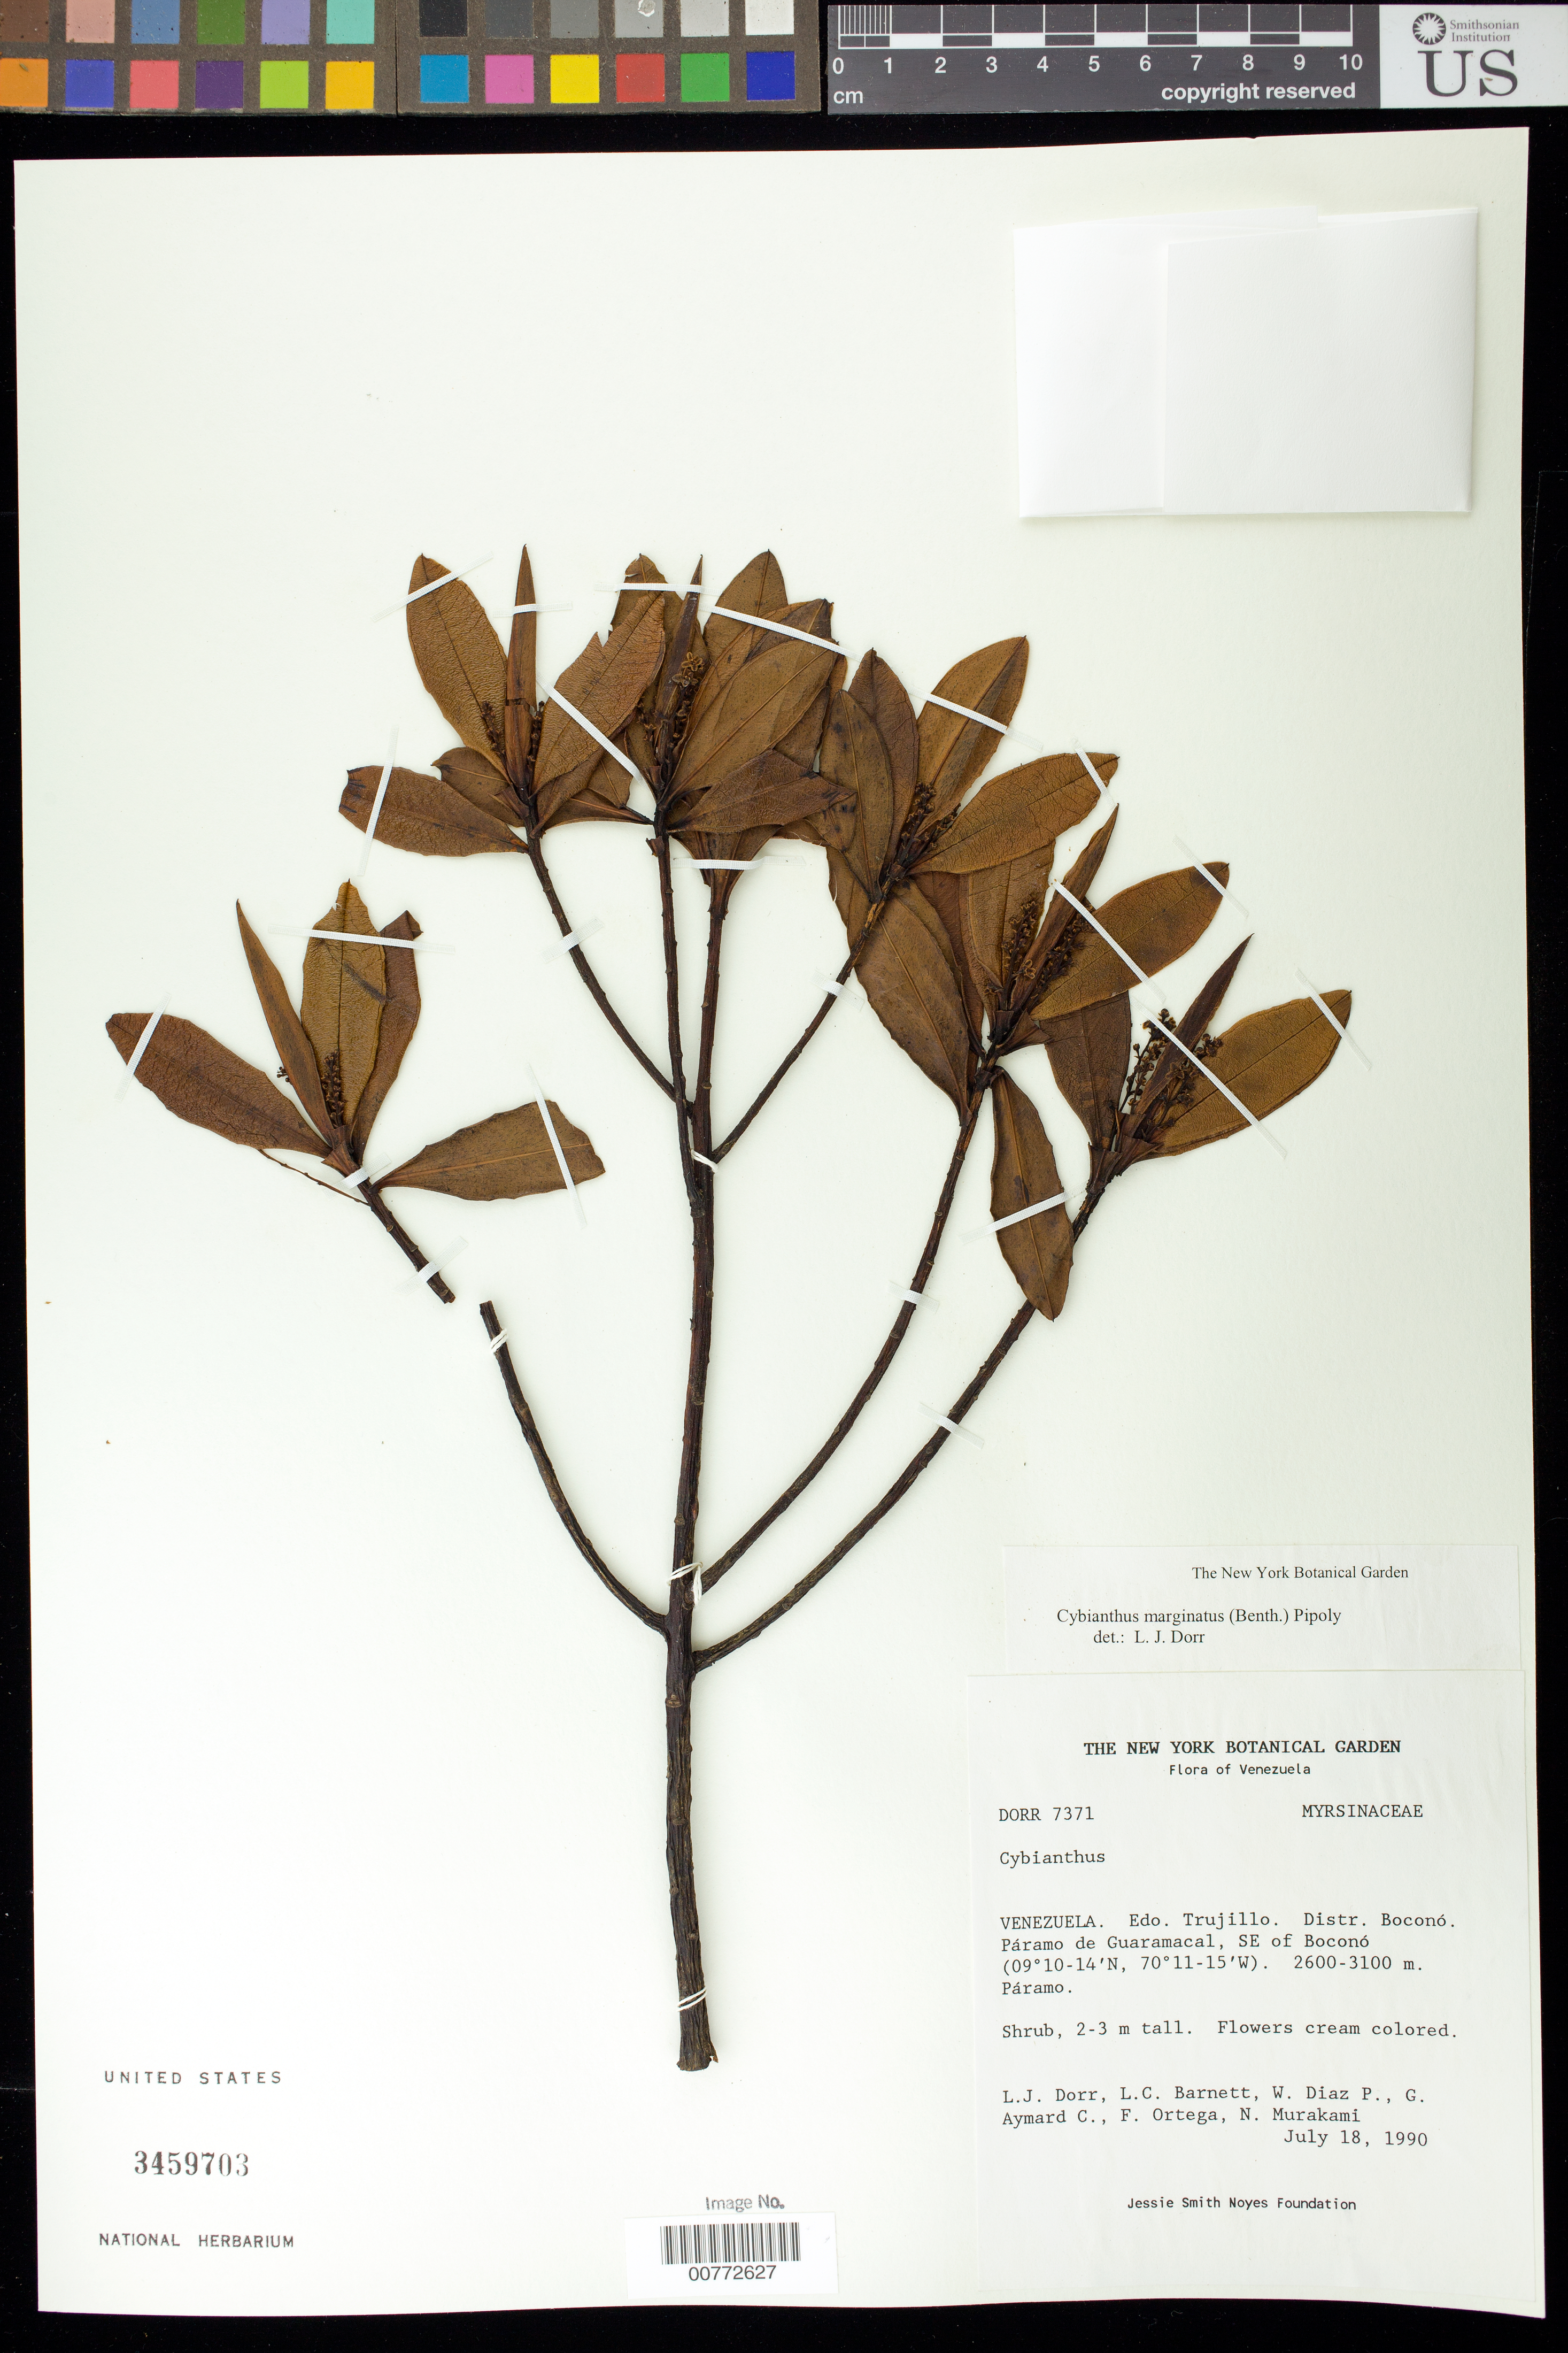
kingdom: Plantae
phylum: Tracheophyta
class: Magnoliopsida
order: Ericales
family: Primulaceae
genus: Cybianthus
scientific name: Cybianthus sp.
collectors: L. J. Dorr, L. C. Barnett, W. Díaz P., G. A. Aymard, F. J. Ortega & N. Murakami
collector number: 7371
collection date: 1990-07-18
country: Venezuela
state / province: Trujillo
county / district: Boconó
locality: Páramo de Guaramacal, SE of Boconó.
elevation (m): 2600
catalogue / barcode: US 3459703